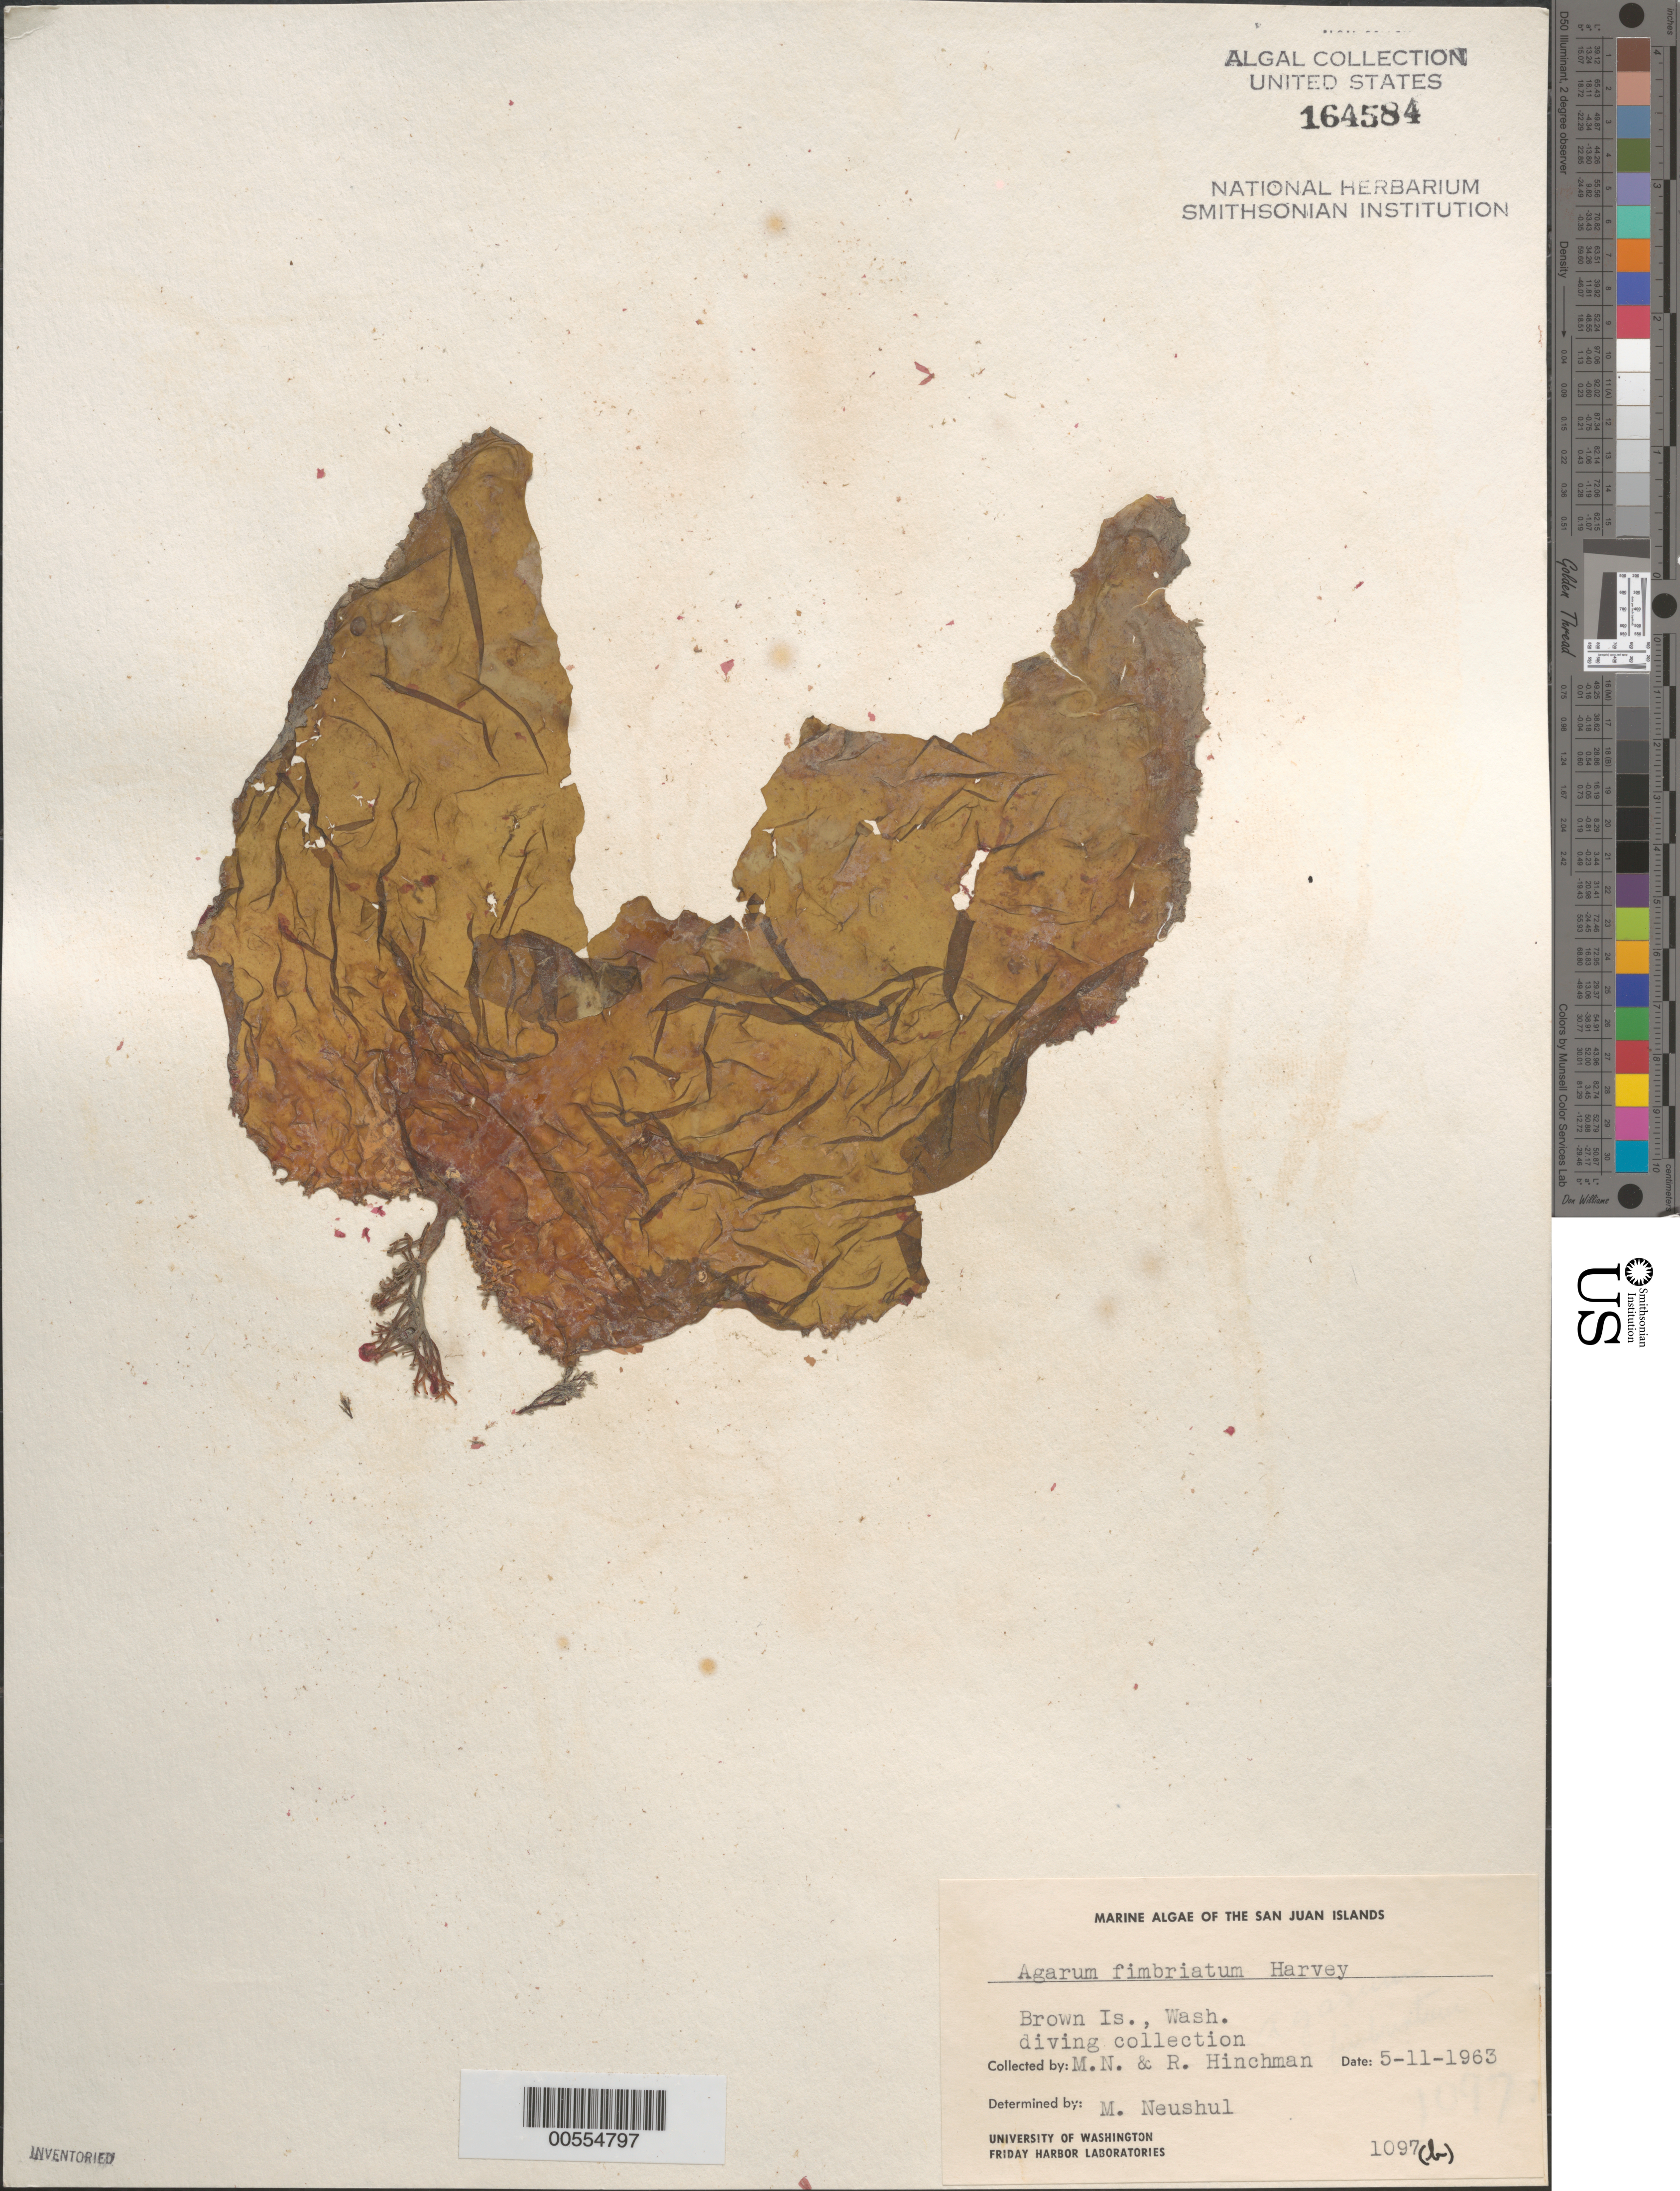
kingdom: Chromista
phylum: Ochrophyta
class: Phaeophyceae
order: Laminariales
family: Agaraceae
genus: Neoagarum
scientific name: Neoagarum fimbriatum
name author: (Harvey) H.Kawai & Hanyuda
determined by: Algae name updating Project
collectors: M. Neushul & R. Hinchman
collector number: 1097b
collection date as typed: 11 May 1963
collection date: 1963-05-11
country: United States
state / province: Washington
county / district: San Juan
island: Brown Island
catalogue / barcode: US 164584